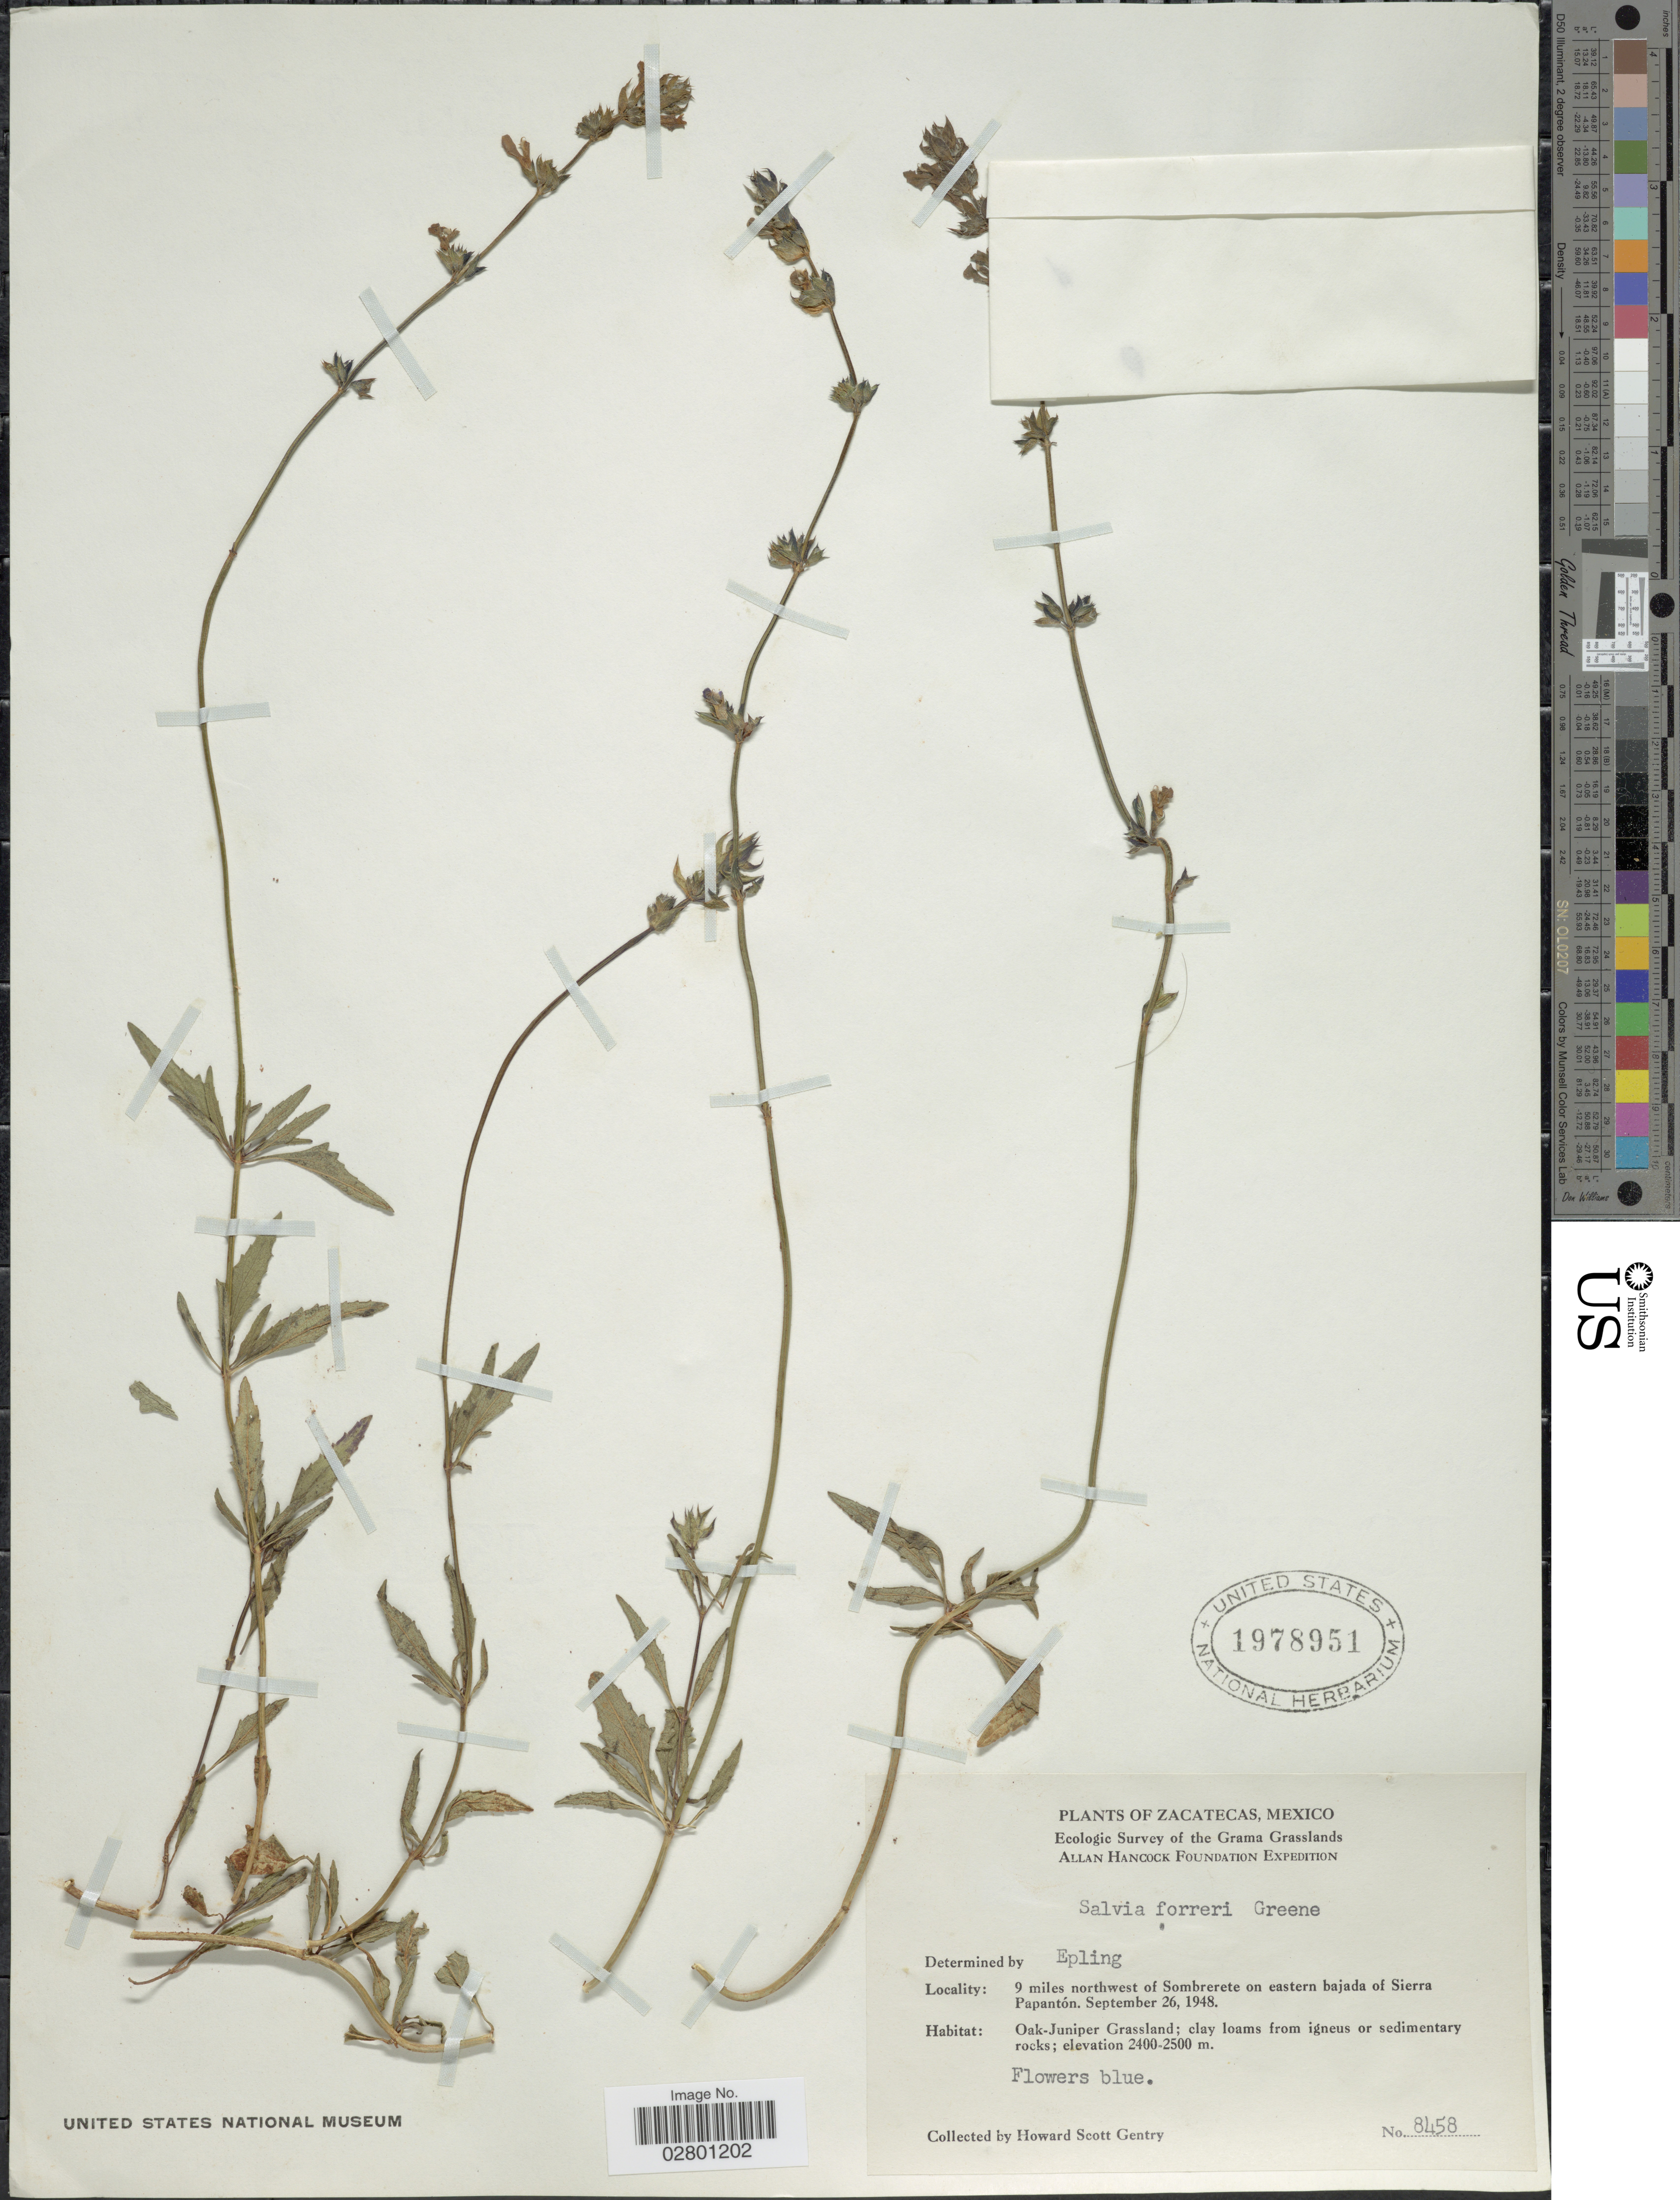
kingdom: Plantae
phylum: Tracheophyta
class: Magnoliopsida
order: Lamiales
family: Lamiaceae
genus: Salvia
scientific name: Salvia forreri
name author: Greene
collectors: H. S. Gentry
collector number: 8458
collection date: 1948-09-26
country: Mexico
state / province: Zacatecas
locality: Zacatecas. 9 miles northwest of Sombrerete on eastern bajada of Sierra Papantón. Oak-Juniper Grassland.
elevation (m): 2400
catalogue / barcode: US 1978951